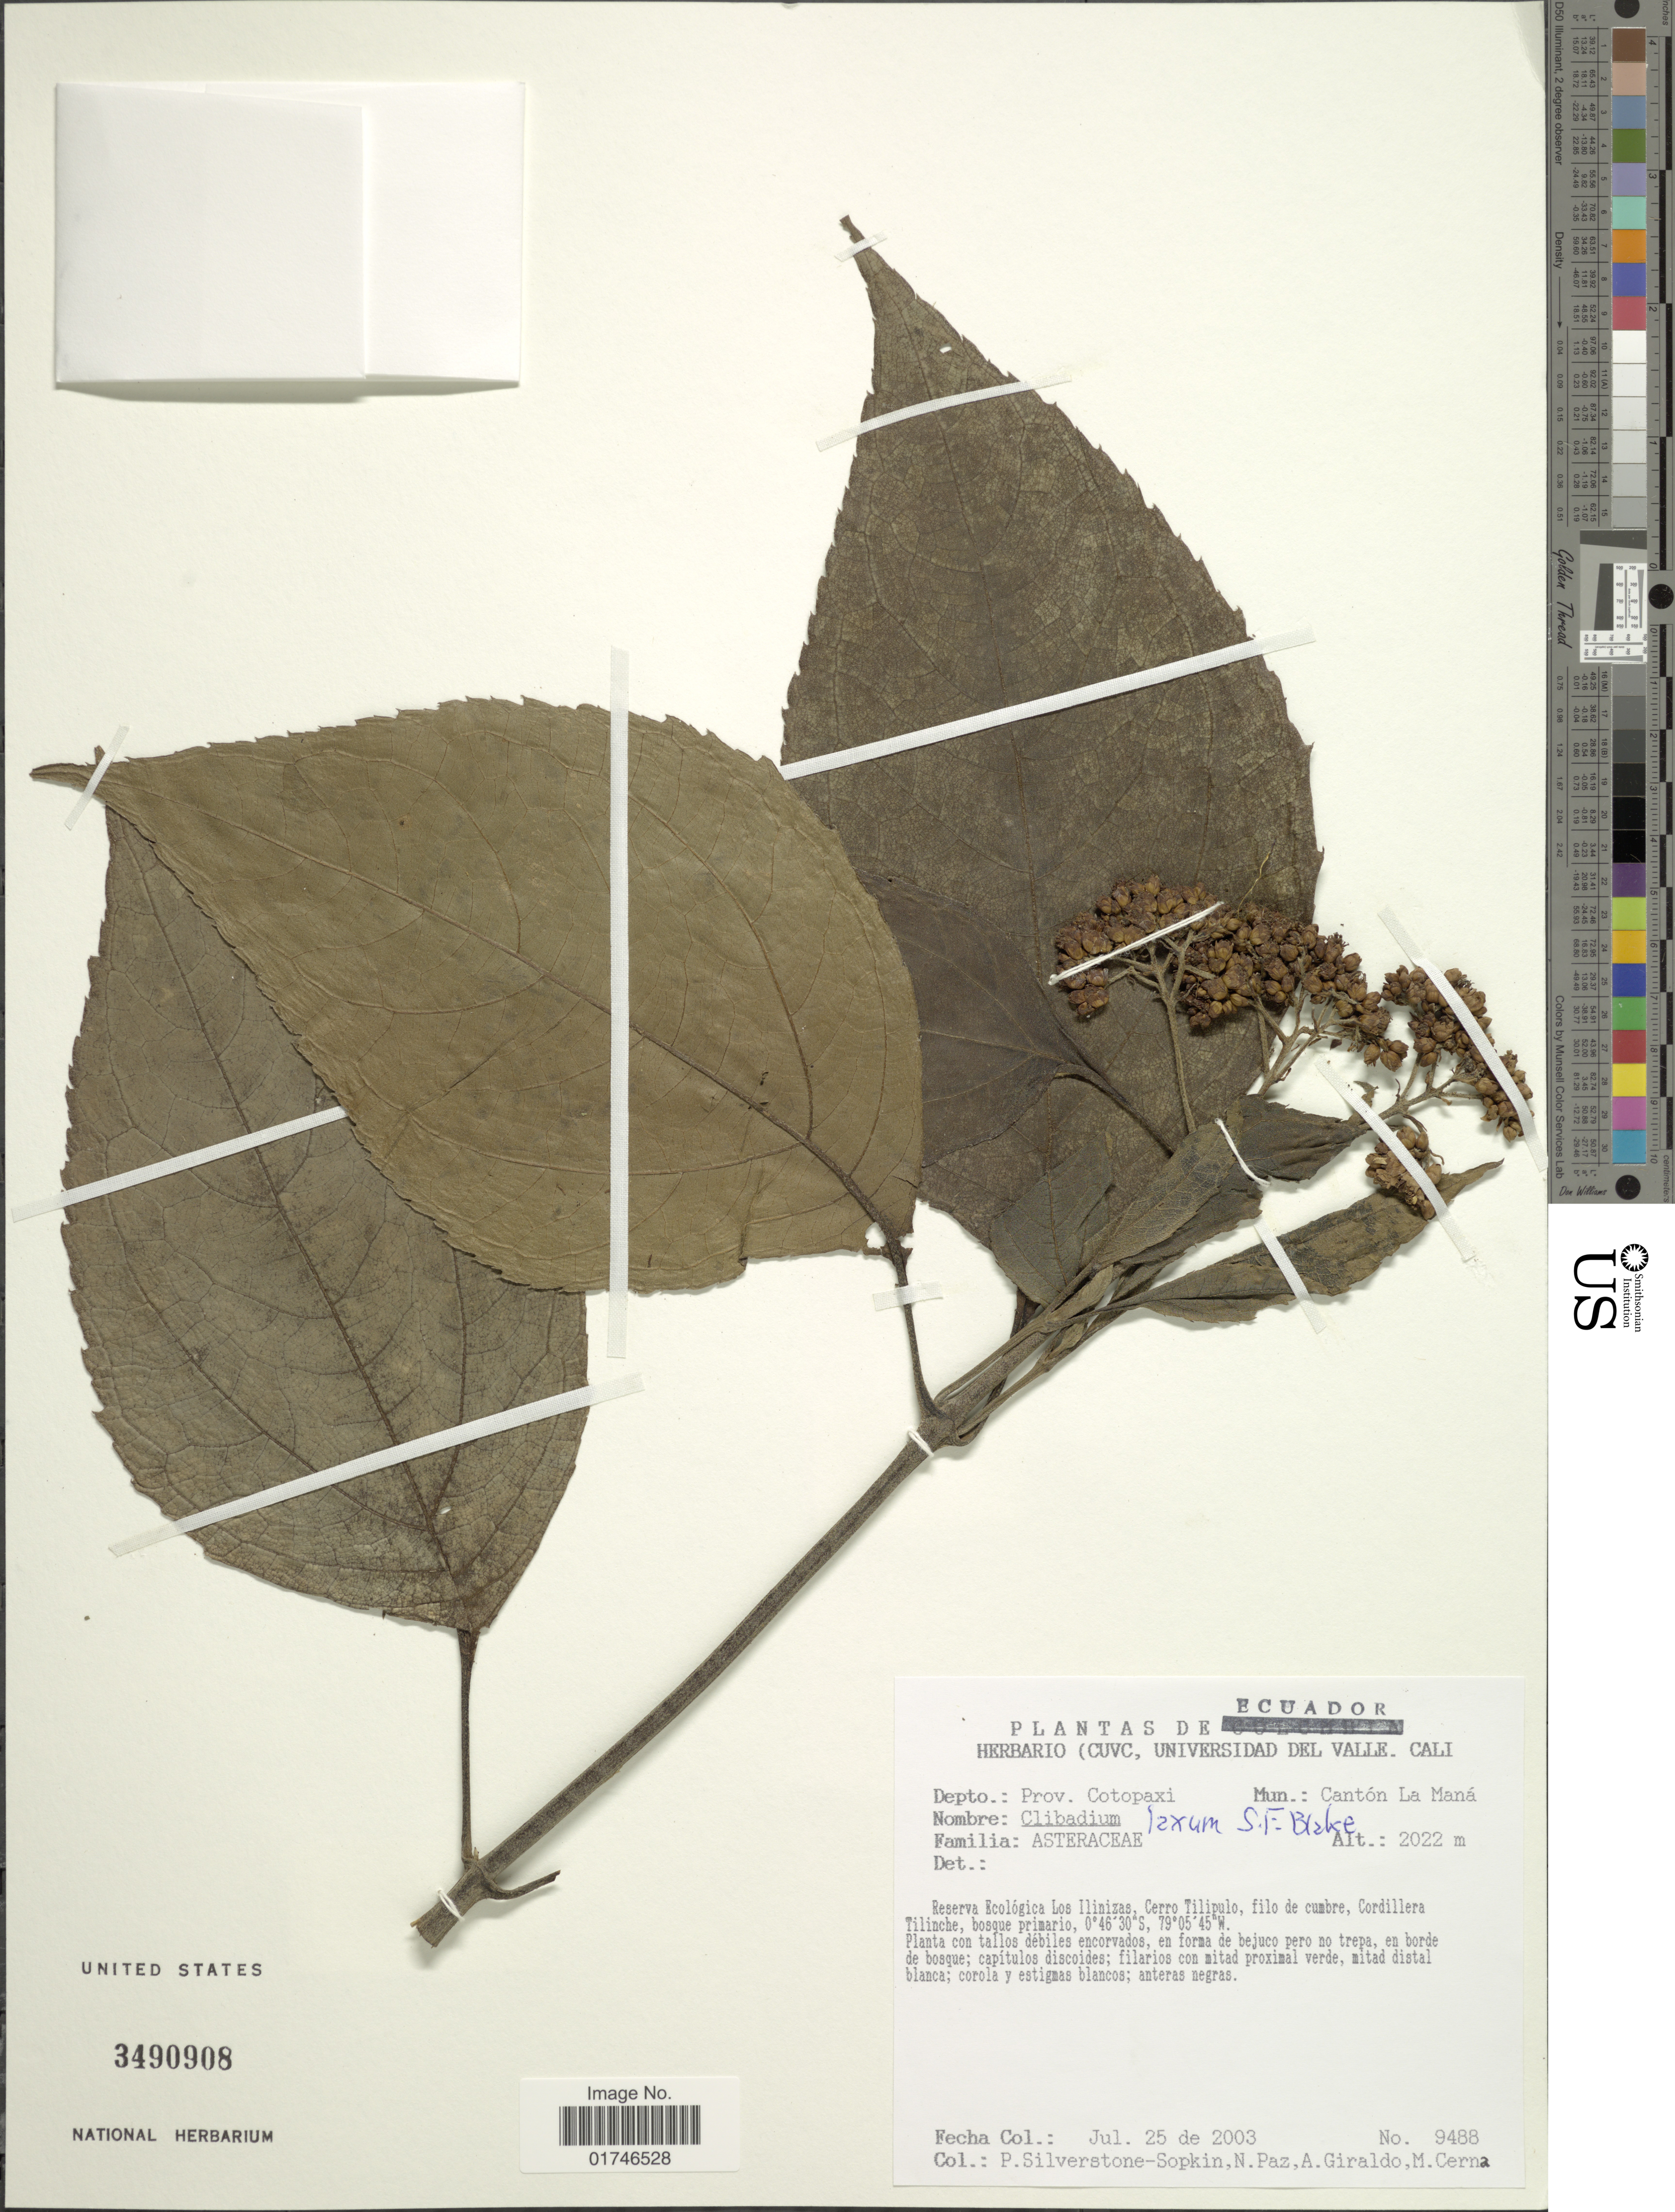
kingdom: Plantae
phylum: Tracheophyta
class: Magnoliopsida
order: Asterales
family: Asteraceae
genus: Clibadium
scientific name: Clibadium laxum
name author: S.F. Blake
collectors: P. A. Silverstone-Sopkin, N. Paz, A. Giraldo & M. Cerna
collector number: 9488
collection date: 2003-07-25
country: Ecuador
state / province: Cotopaxi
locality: Depto: Prov. Cotopaxi, Mun.: Canton La Mana. Reserva Ecologica Los Ilinizas, Cerro Tilipulo, filo de cumbre, Cordillera Tilinche, bsoque primario.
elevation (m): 2022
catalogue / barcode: US 3490908